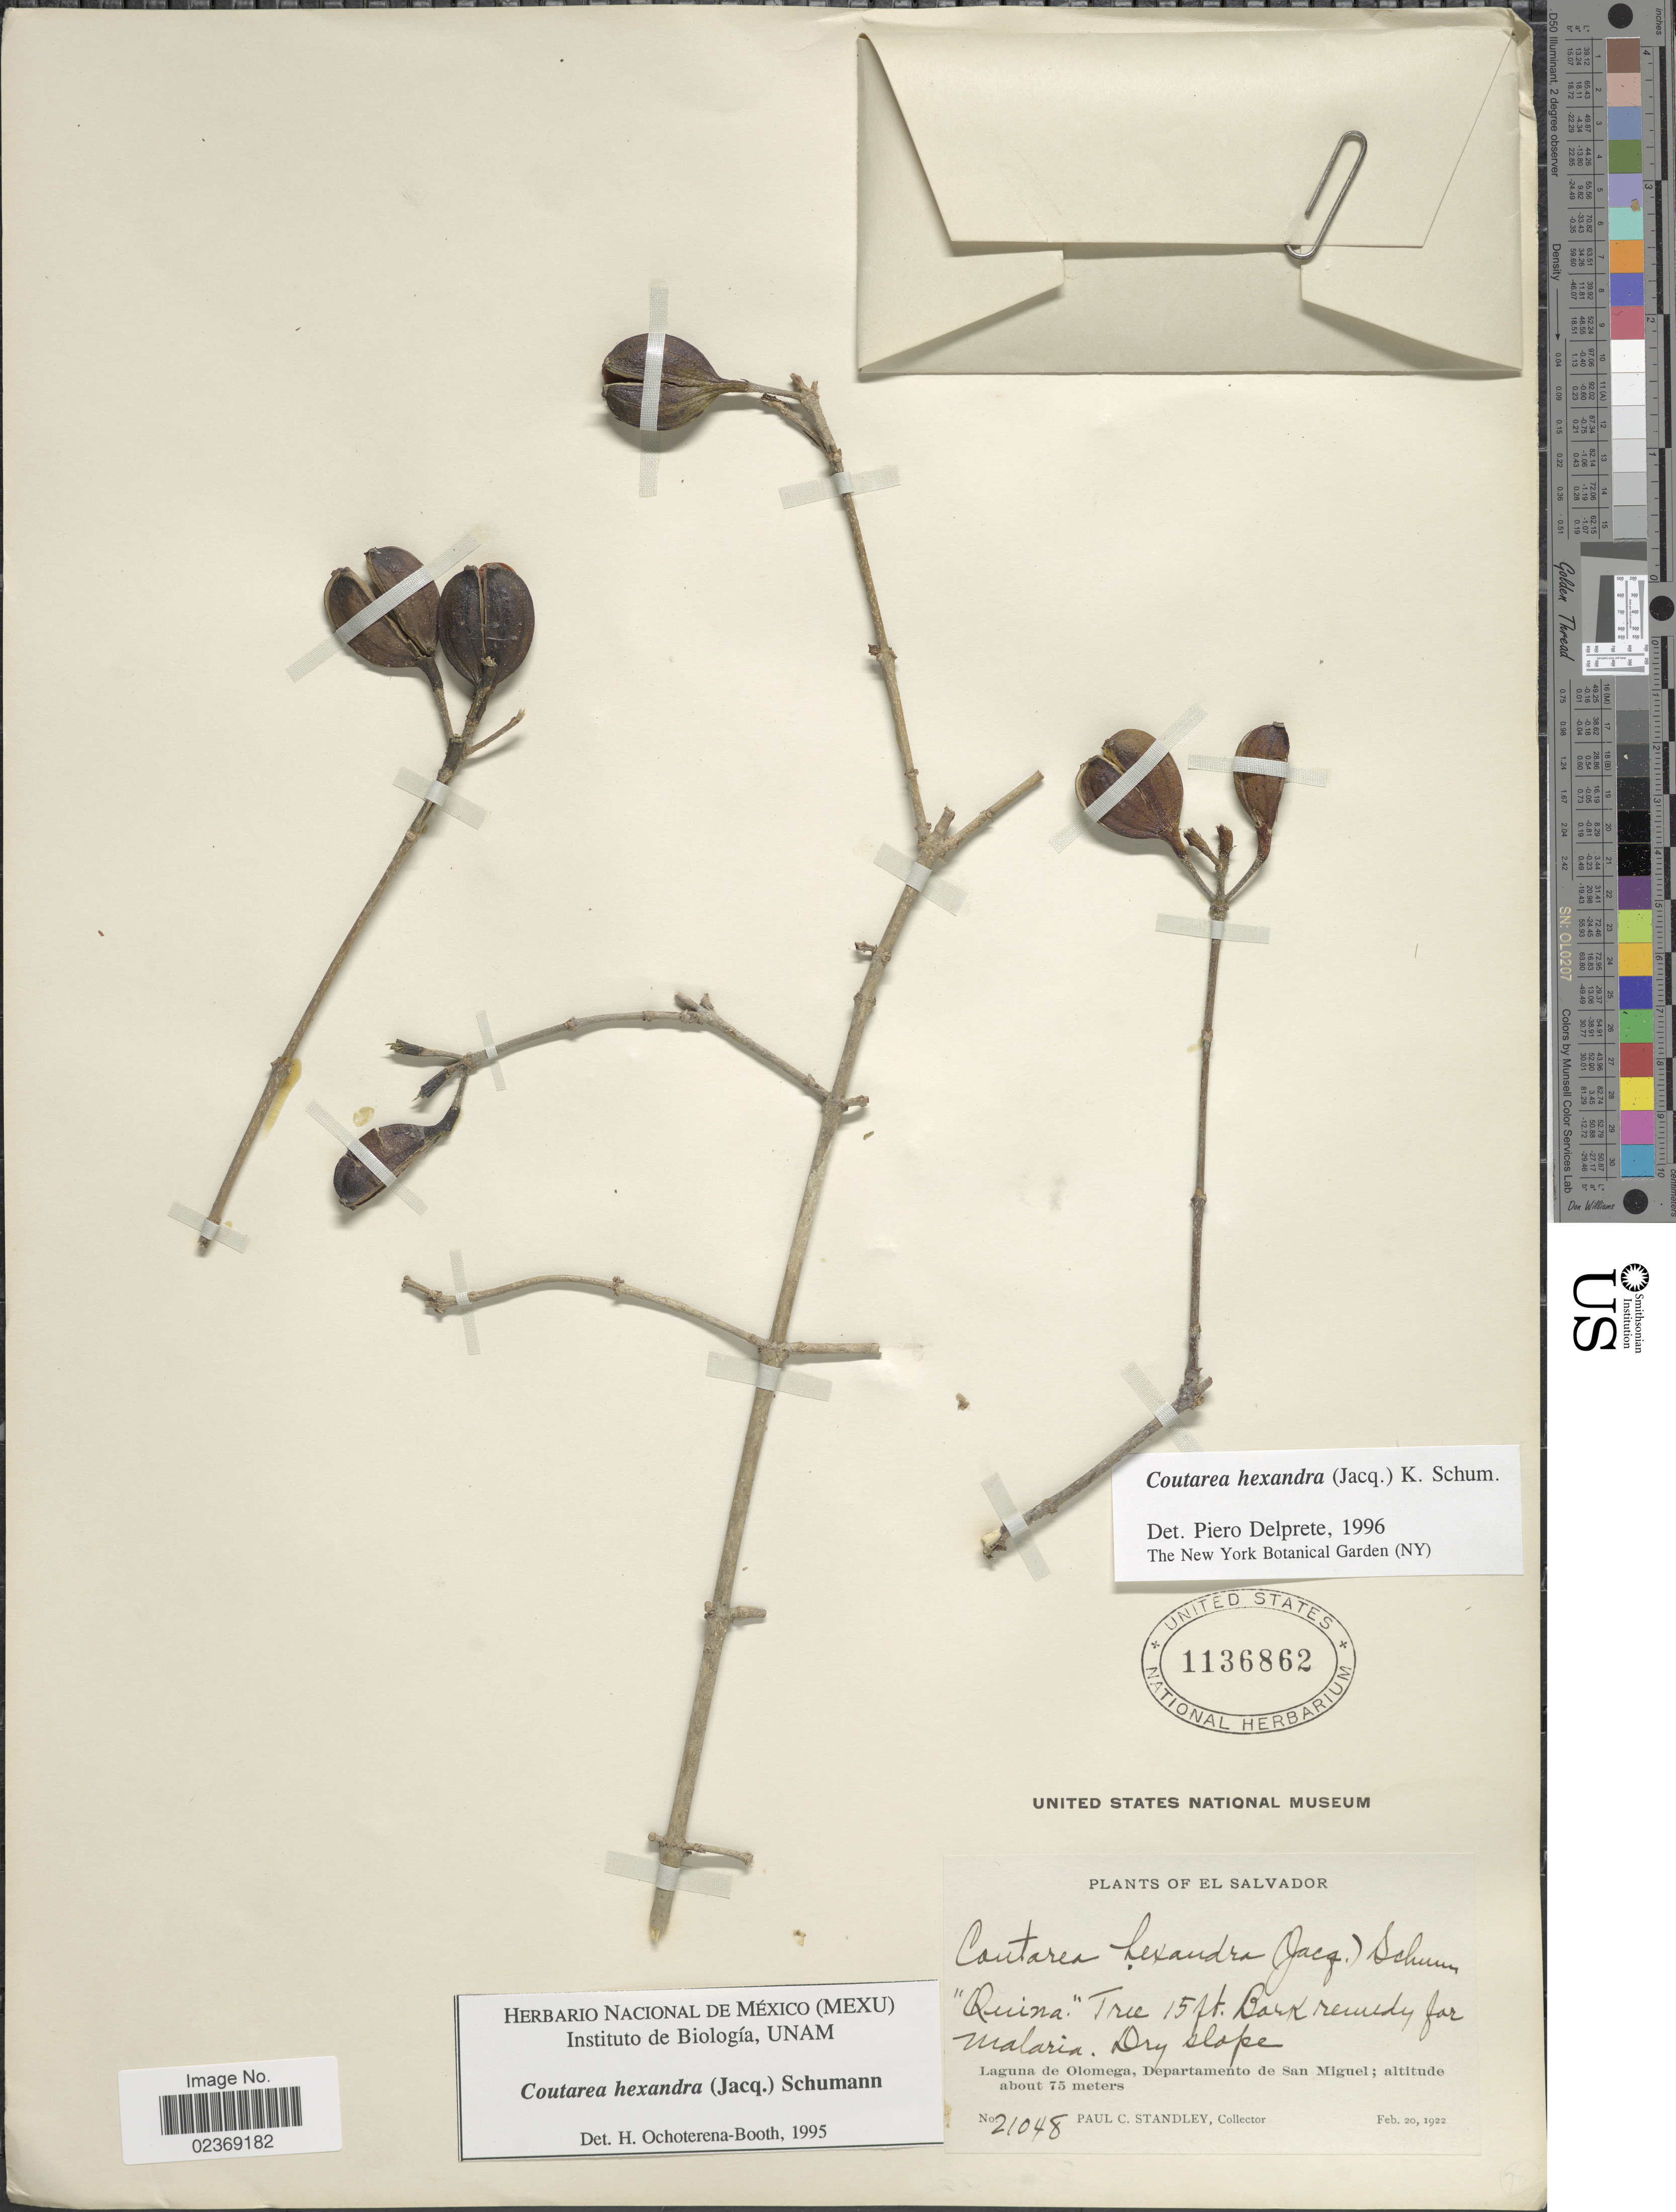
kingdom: Plantae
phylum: Tracheophyta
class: Magnoliopsida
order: Gentianales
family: Rubiaceae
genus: Coutarea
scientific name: Coutarea hexandra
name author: (Jacq.) K. Schum.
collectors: P. C. Standley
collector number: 21048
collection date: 1922-02-20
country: El Salvador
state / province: San Miguel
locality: Laguna de Olomega, Departamento de San Miguel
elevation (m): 75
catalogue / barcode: US 1136862